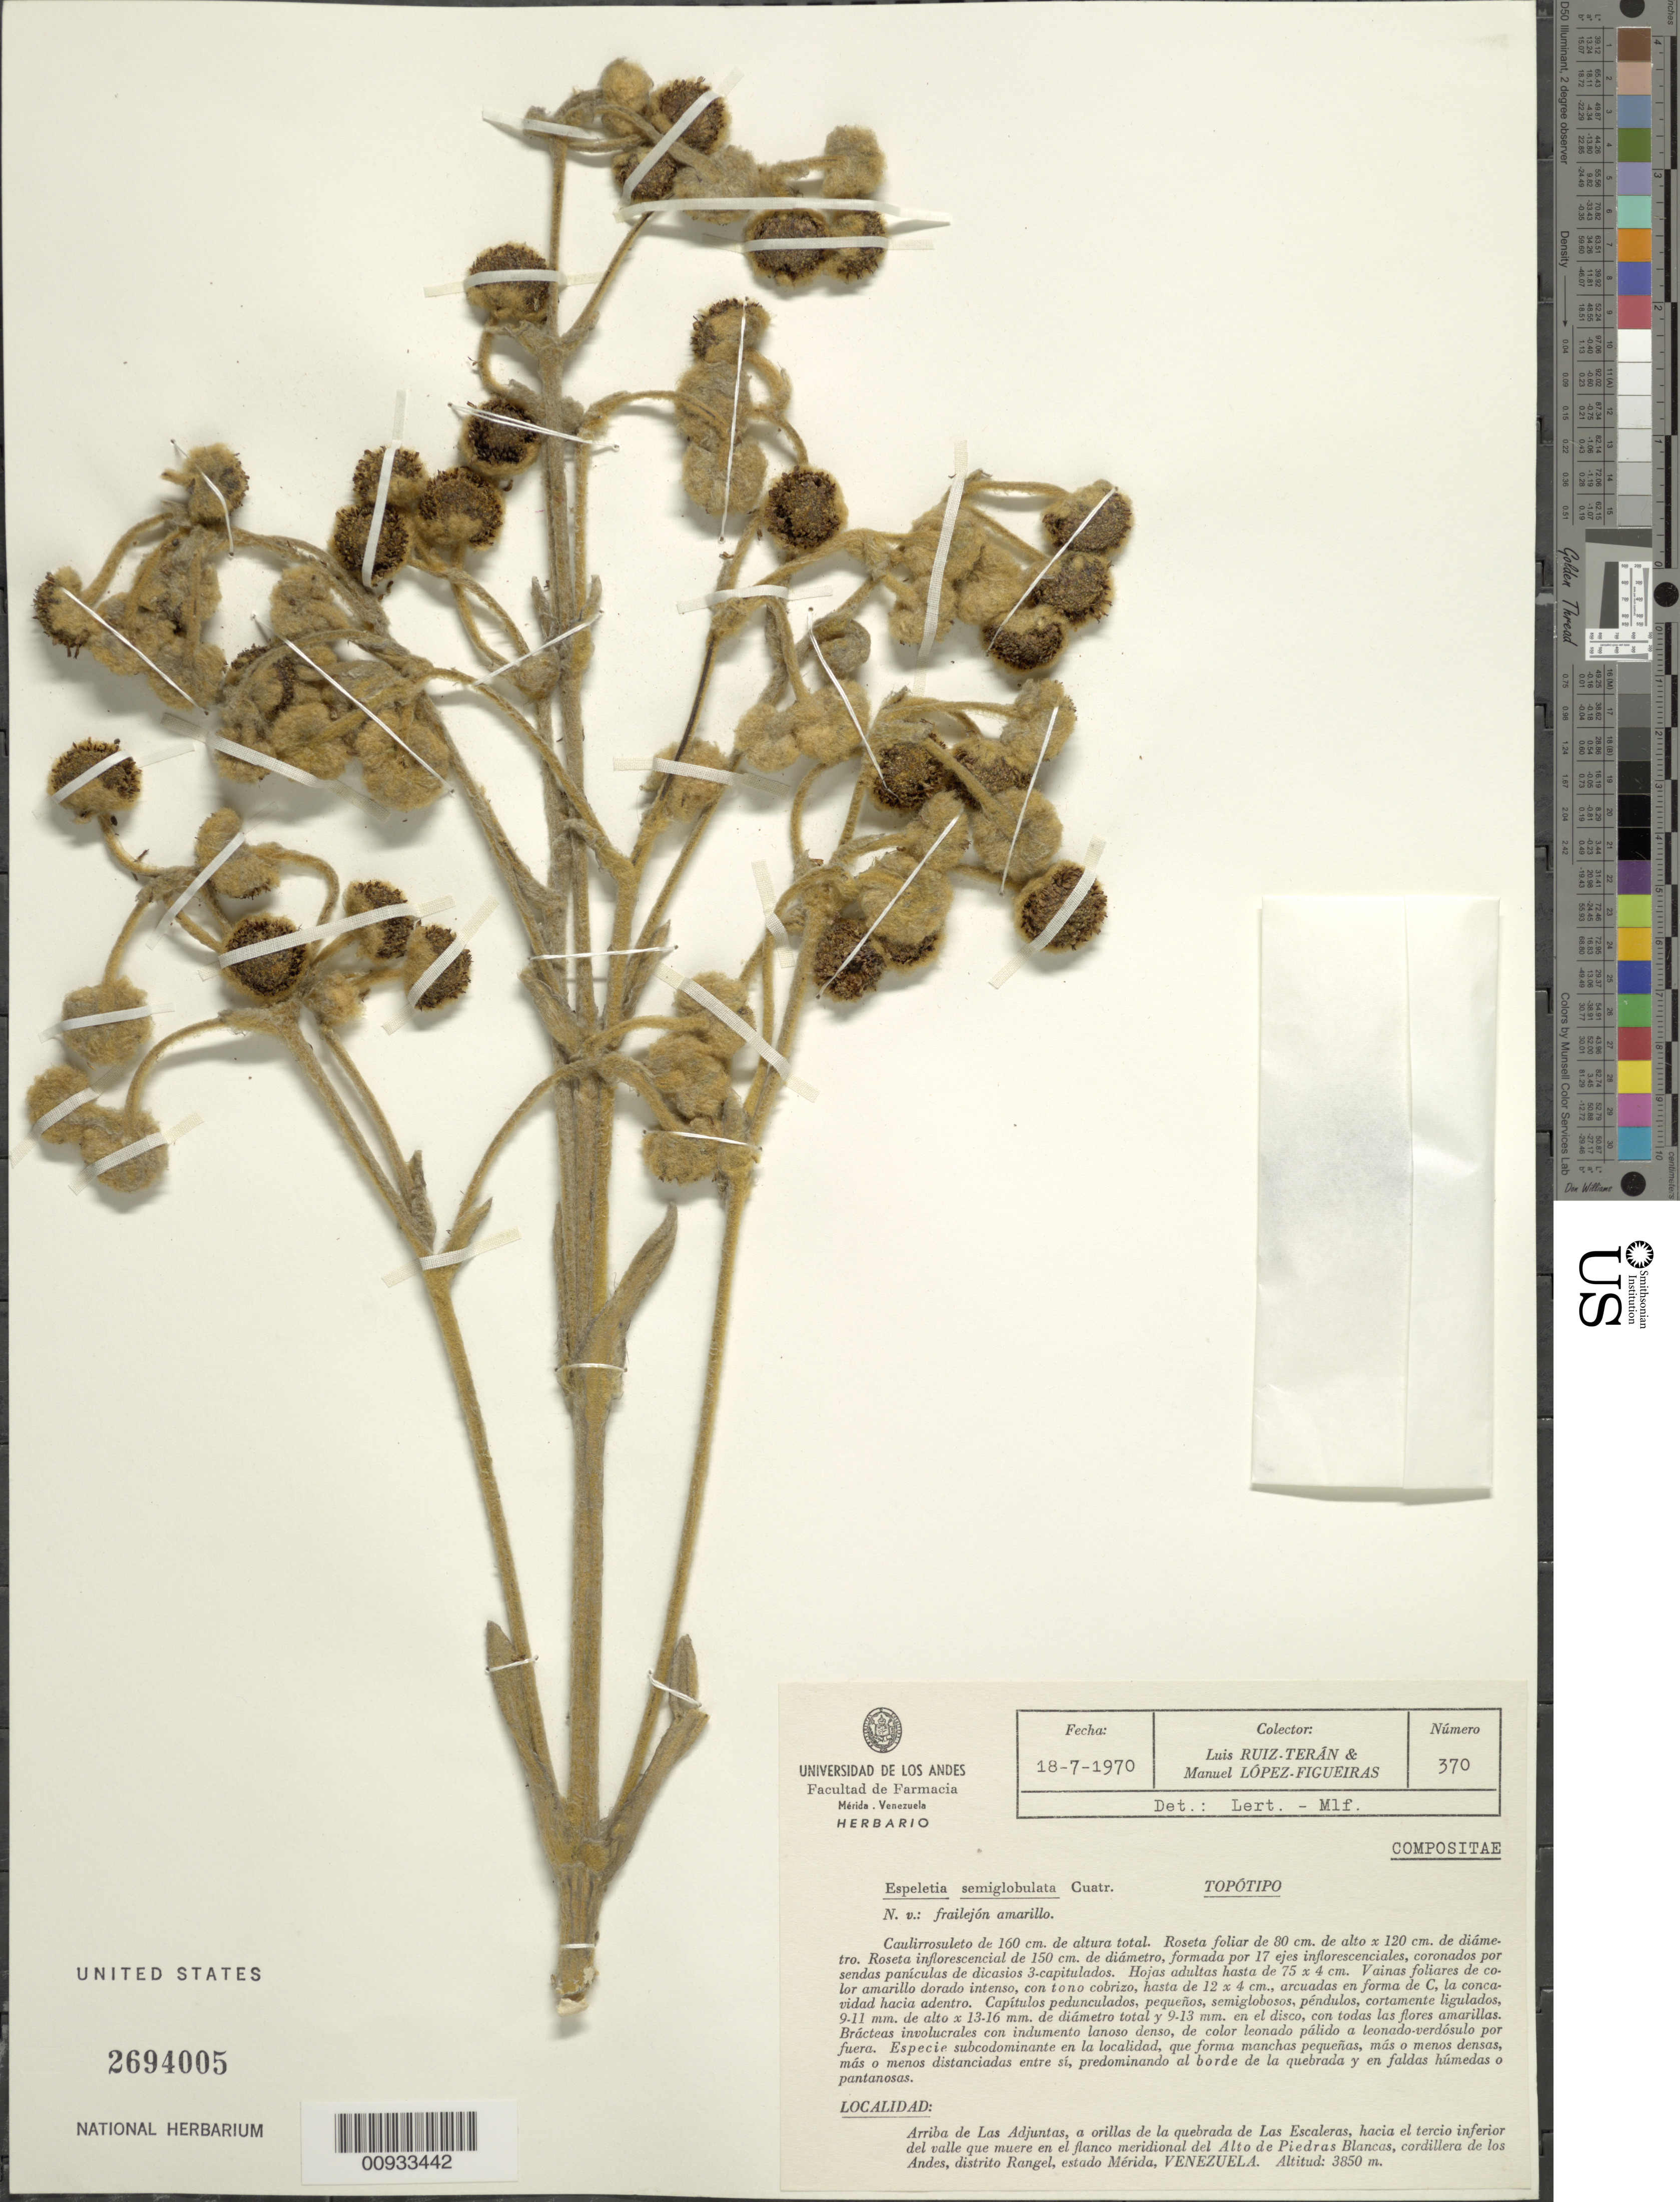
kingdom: Plantae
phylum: Tracheophyta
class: Magnoliopsida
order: Asterales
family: Asteraceae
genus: Espeletia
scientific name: Espeletia semiglobulata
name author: Cuatrec.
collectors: L. Teran & M. López Figueiras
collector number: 370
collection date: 1970-07-18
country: Venezuela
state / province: Mérida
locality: Arriba deLas Adjuntas, a orillas de la quebrada de Las Escaleras, hacia el tercio inferior del valle que muere en el flanco meridional del Alto de Piedras Blancas, Cordillera de Los Andes, Distrito Rangel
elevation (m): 3850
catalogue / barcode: US 2694005